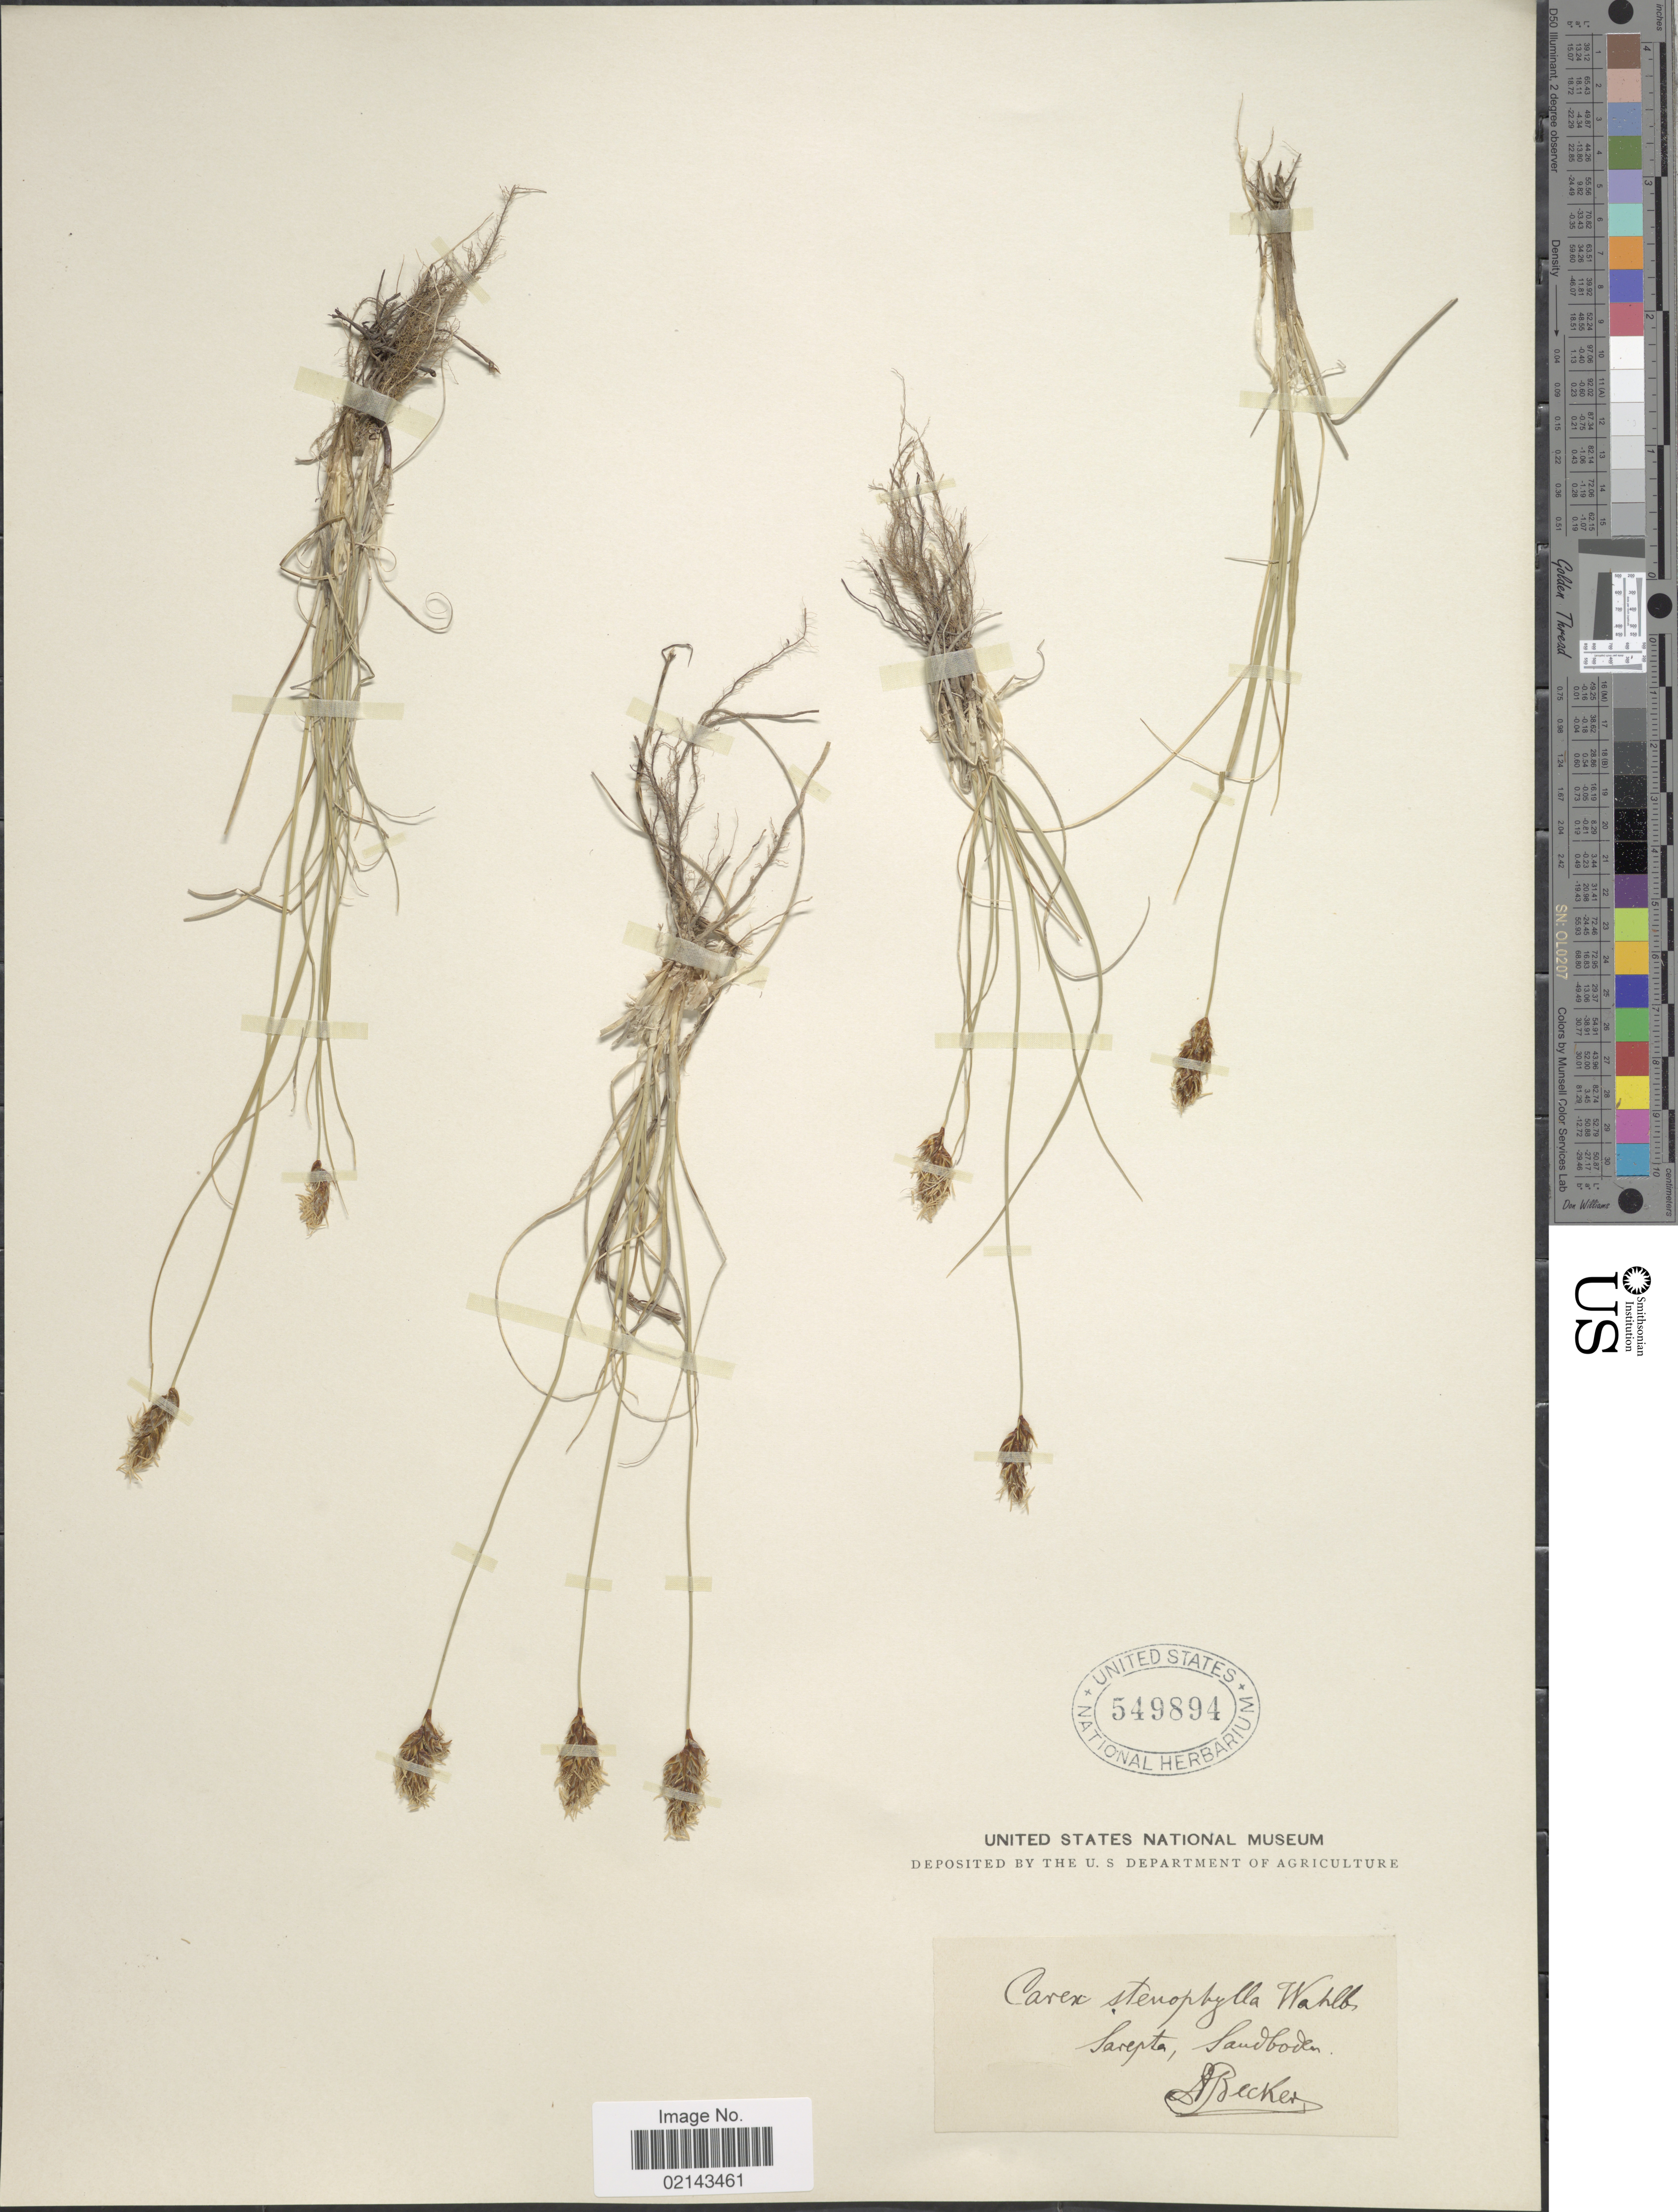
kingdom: Plantae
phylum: Tracheophyta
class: Liliopsida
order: Poales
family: Cyperaceae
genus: Carex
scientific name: Carex divisa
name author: Huds.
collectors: A. Becker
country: Russian Federation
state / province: Saratov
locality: Sarepta, Sandboden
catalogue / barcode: US 549894